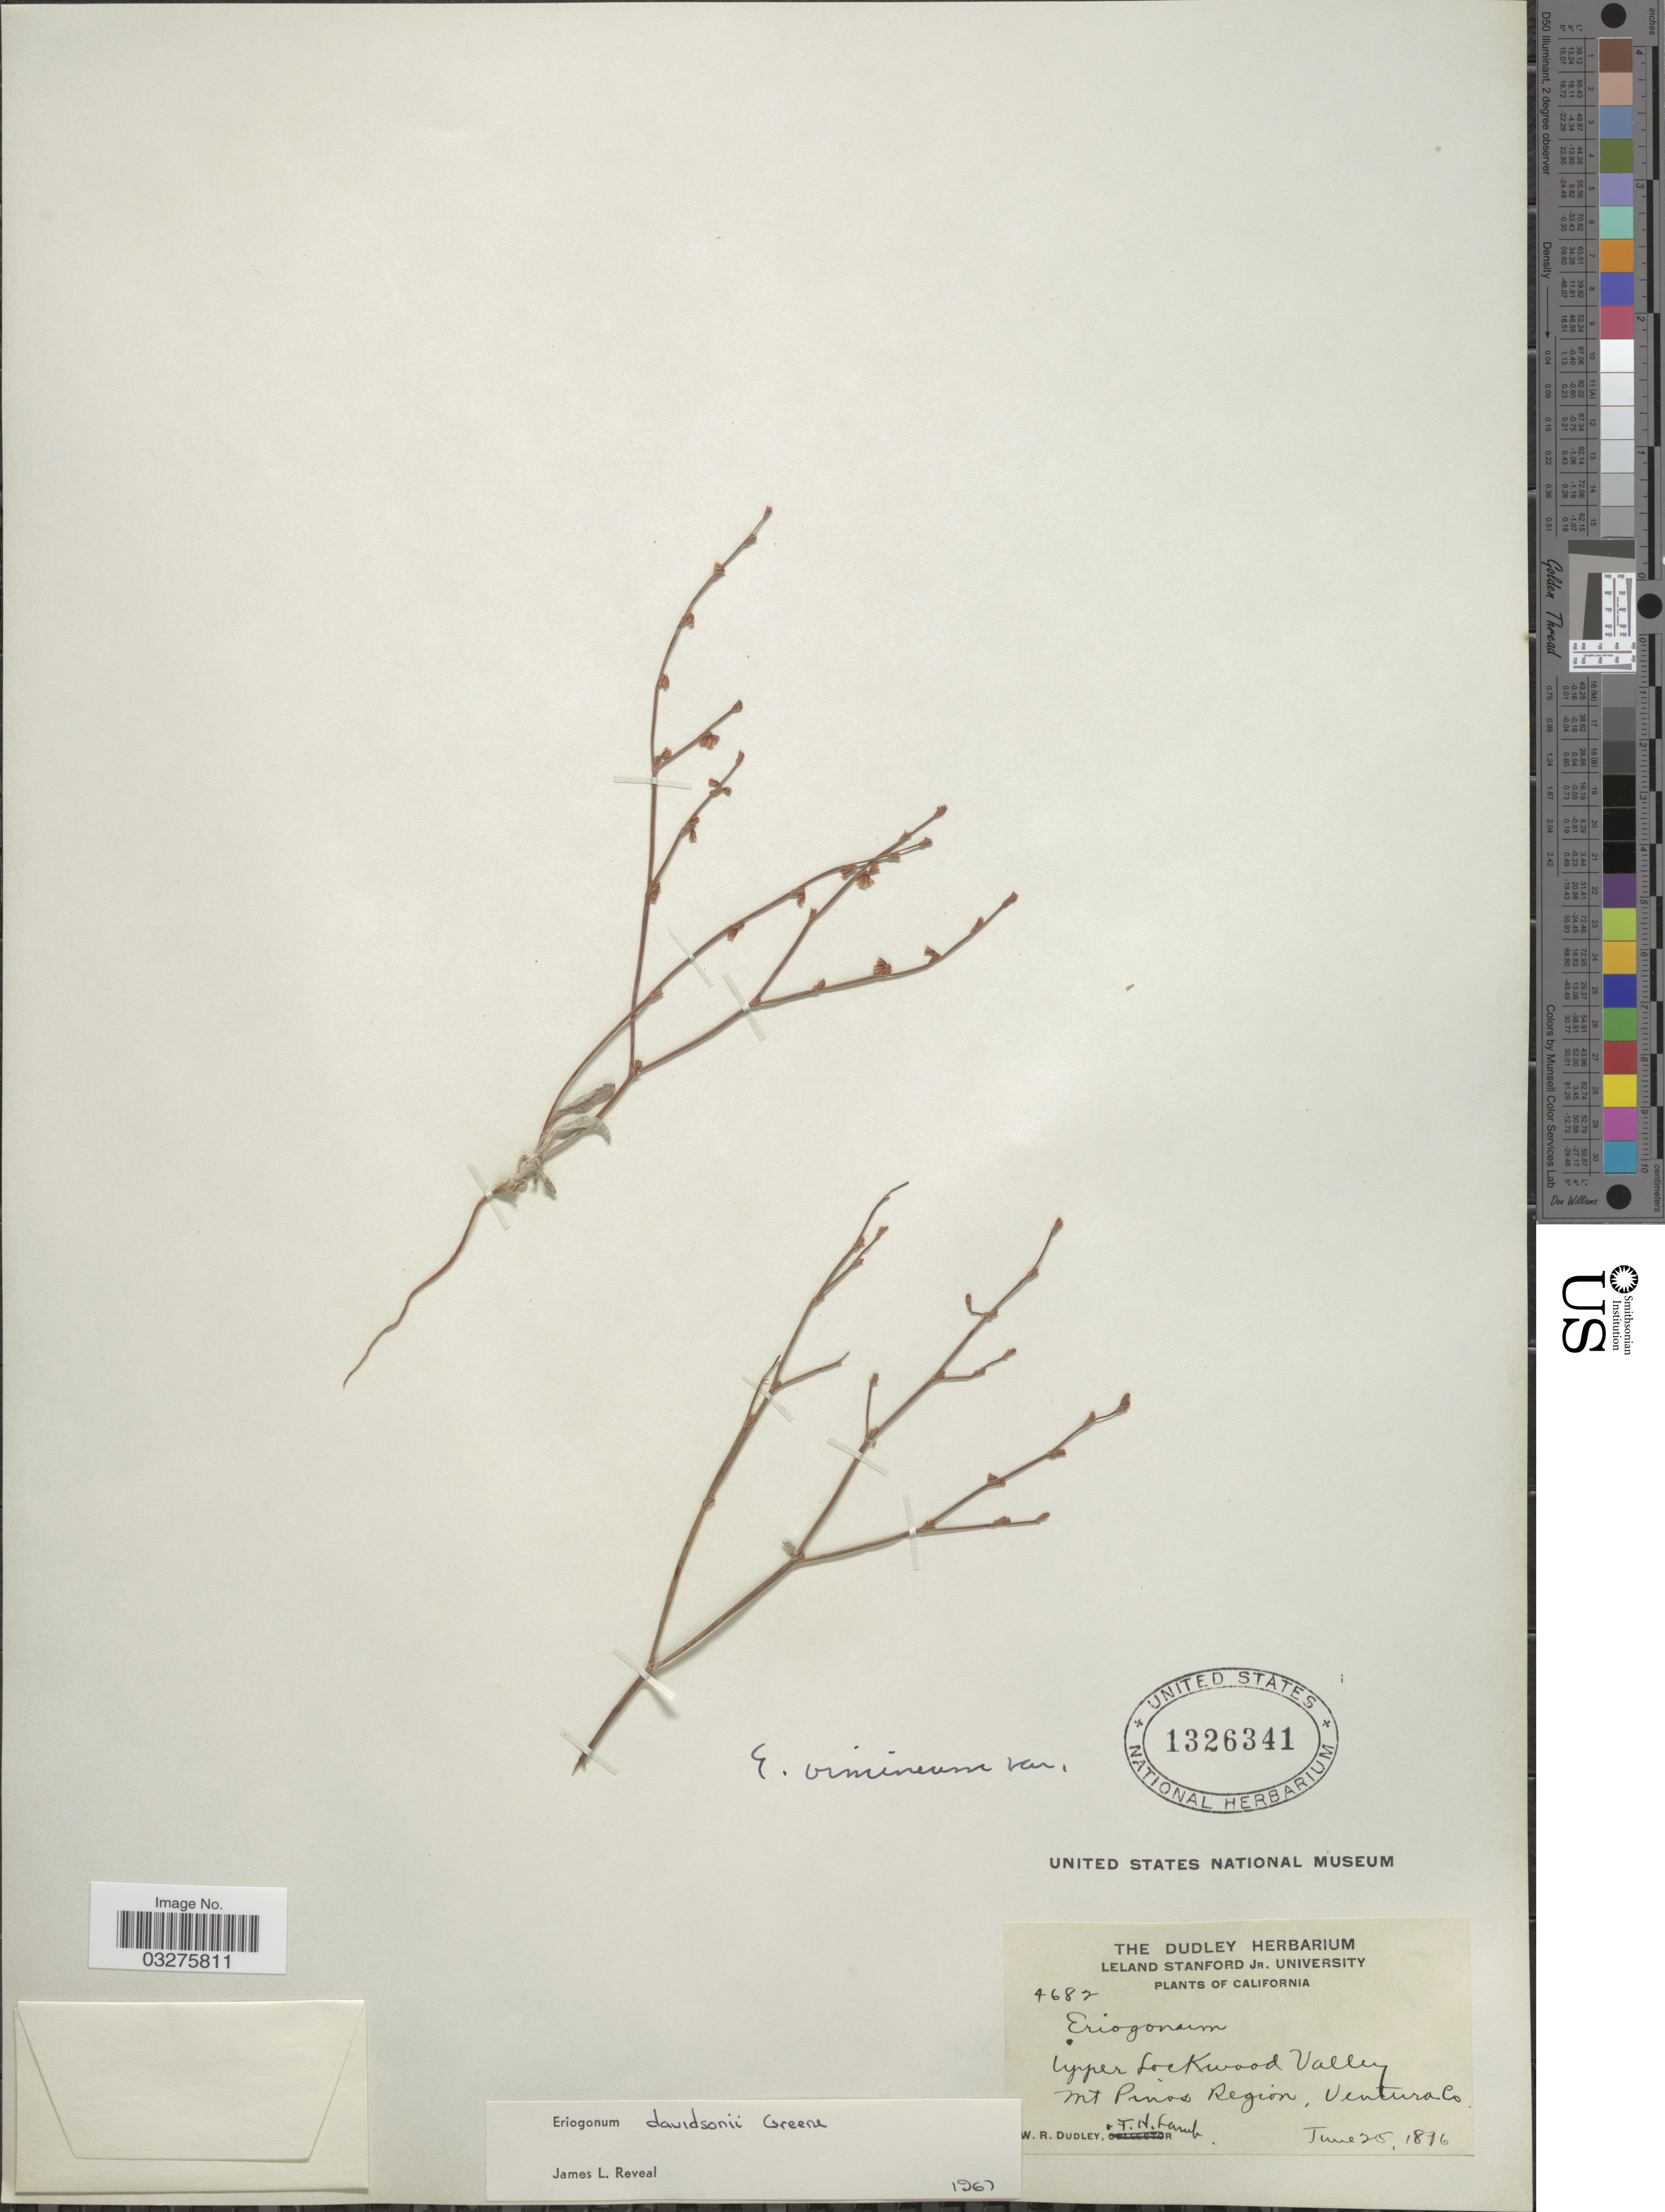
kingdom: Plantae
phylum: Tracheophyta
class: Magnoliopsida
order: Caryophyllales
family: Polygonaceae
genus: Eriogonum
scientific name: Eriogonum davidsonii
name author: Greene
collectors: W. Dudley & F. H. Lamb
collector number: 4682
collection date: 1896-06-25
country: United States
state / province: California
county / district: Ventura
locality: Upper Lockwood Valley Mt Pinos Region, Ventura Co.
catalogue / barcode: US 1326341